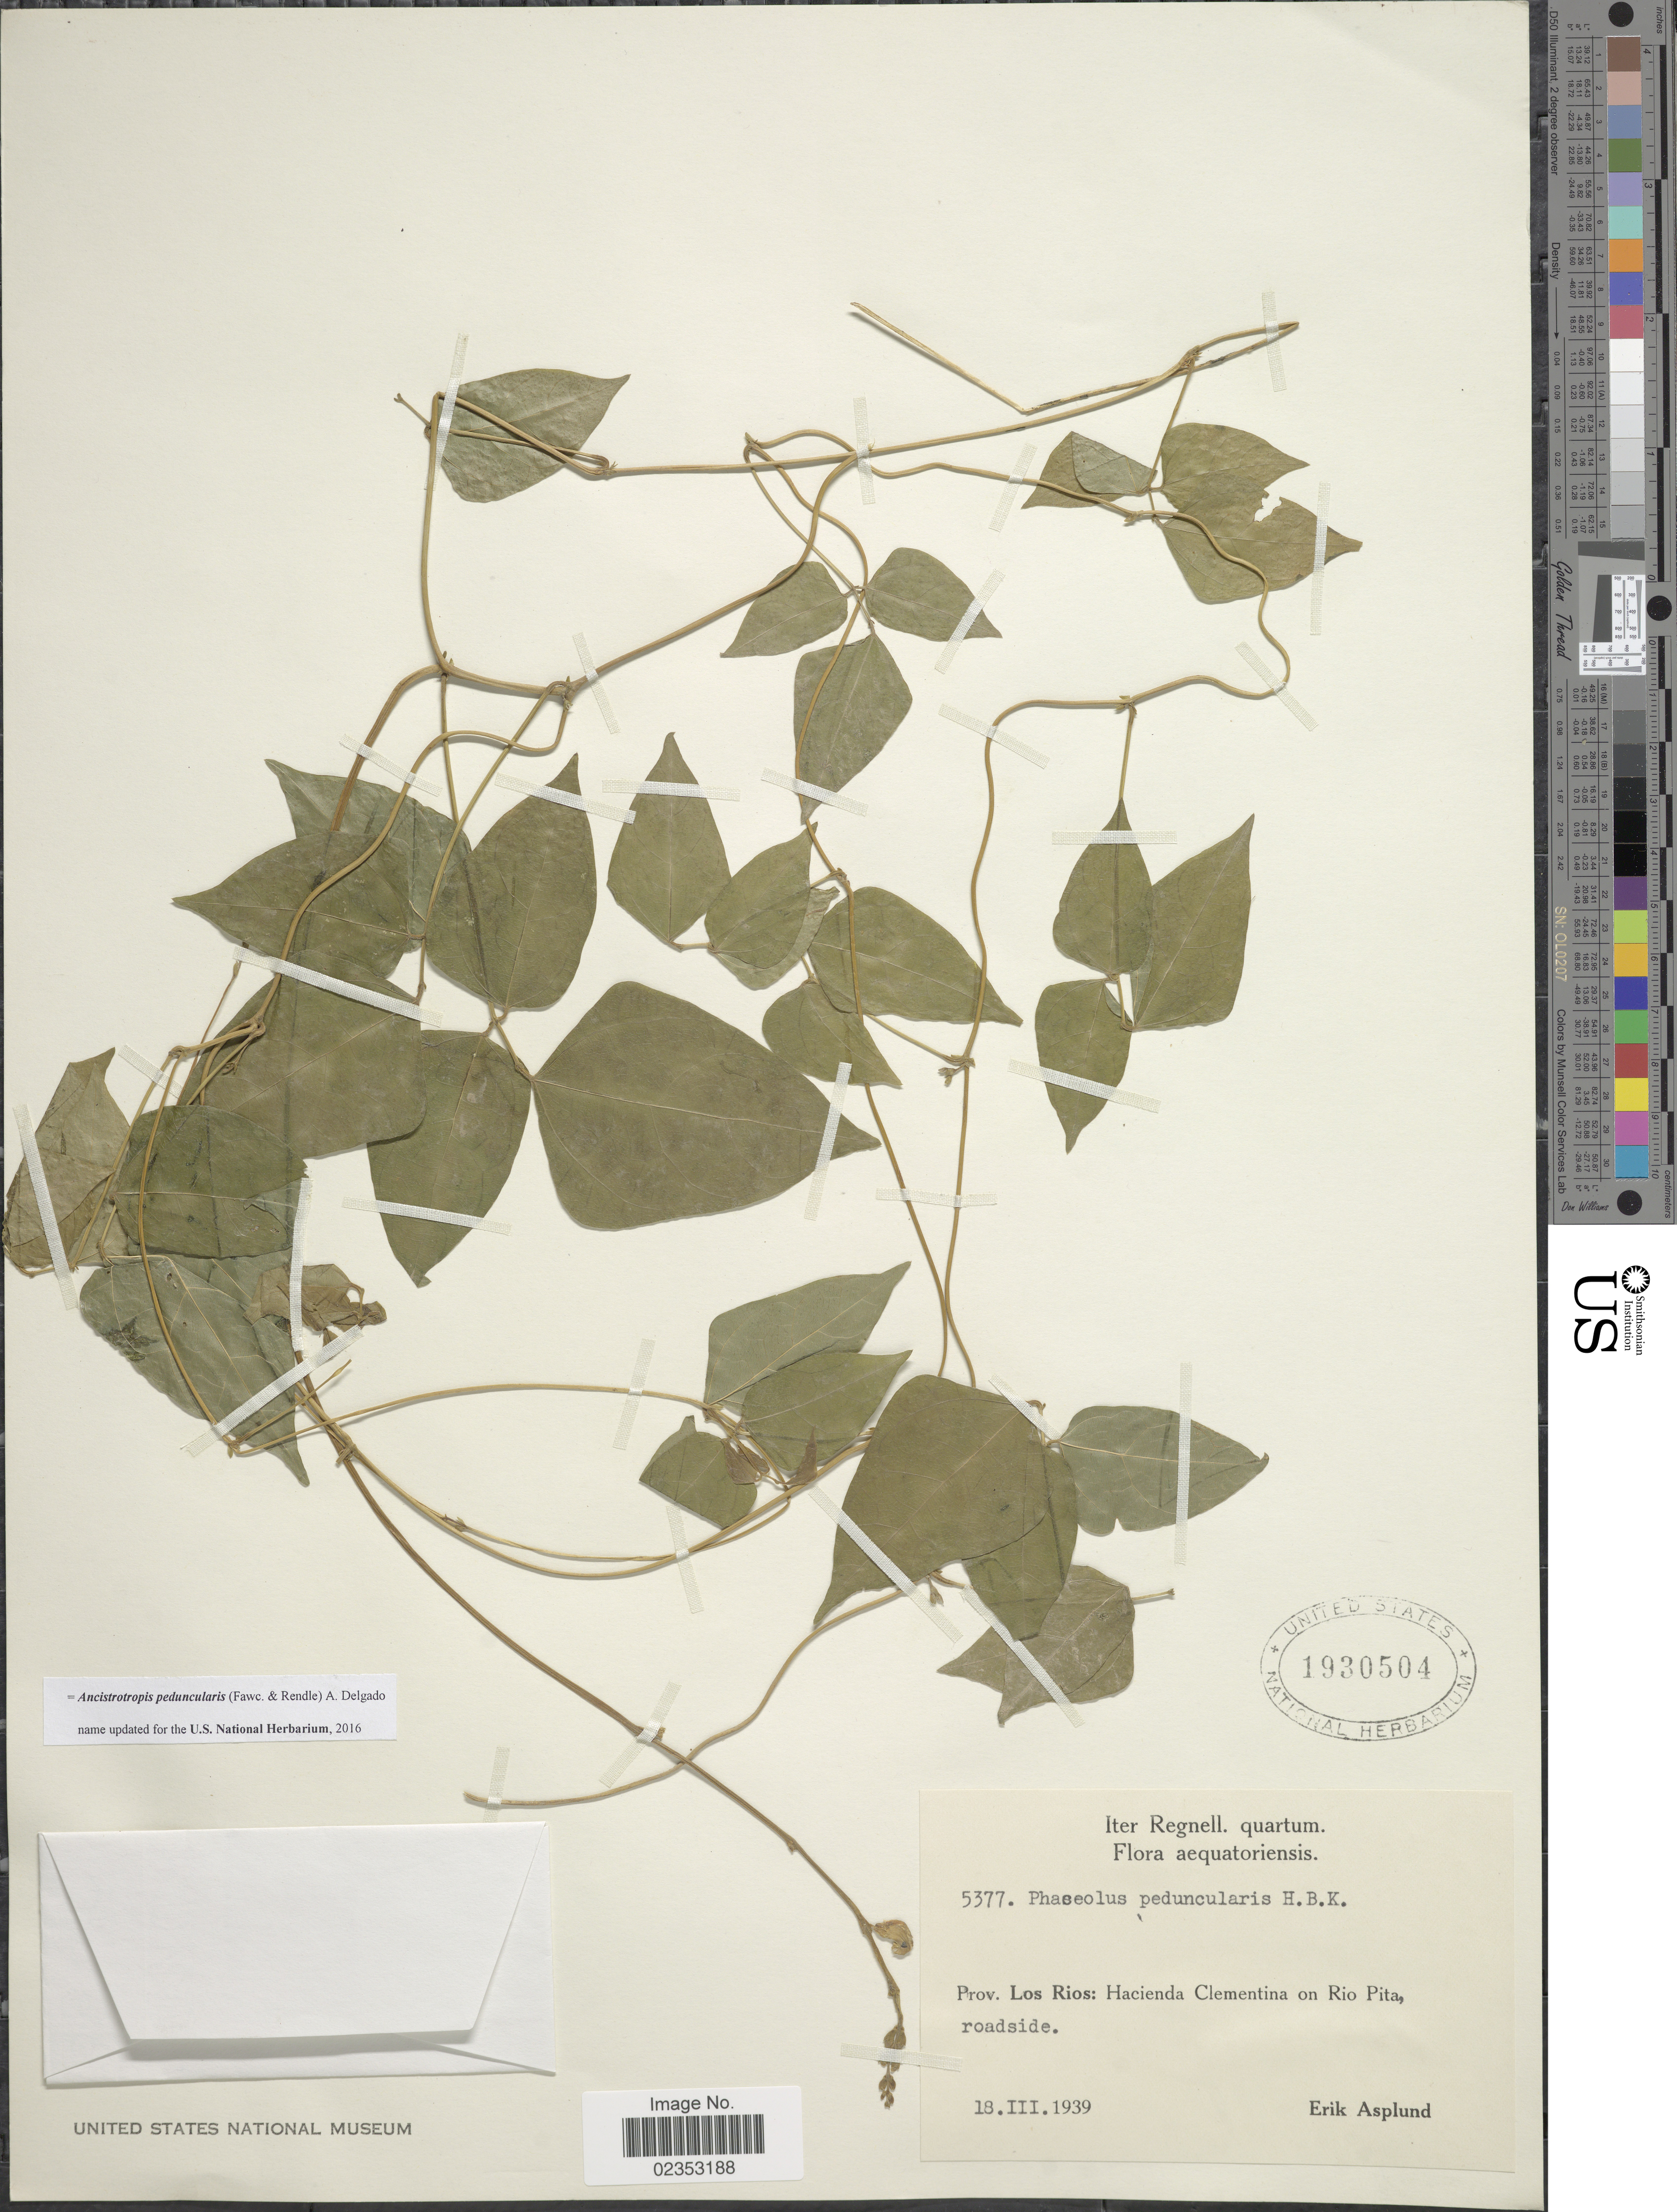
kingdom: Plantae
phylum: Tracheophyta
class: Magnoliopsida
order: Fabales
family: Fabaceae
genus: Ancistrotropis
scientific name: Ancistrotropis peduncularis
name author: (Fawc. & Rendle) A. Delgado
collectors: E. Asplund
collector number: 5377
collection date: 1939-03-18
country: Ecuador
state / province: Los Ríos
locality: Aequatoriensis. Hacienda Clementina on Rio Pita, roadside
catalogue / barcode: US 1930504